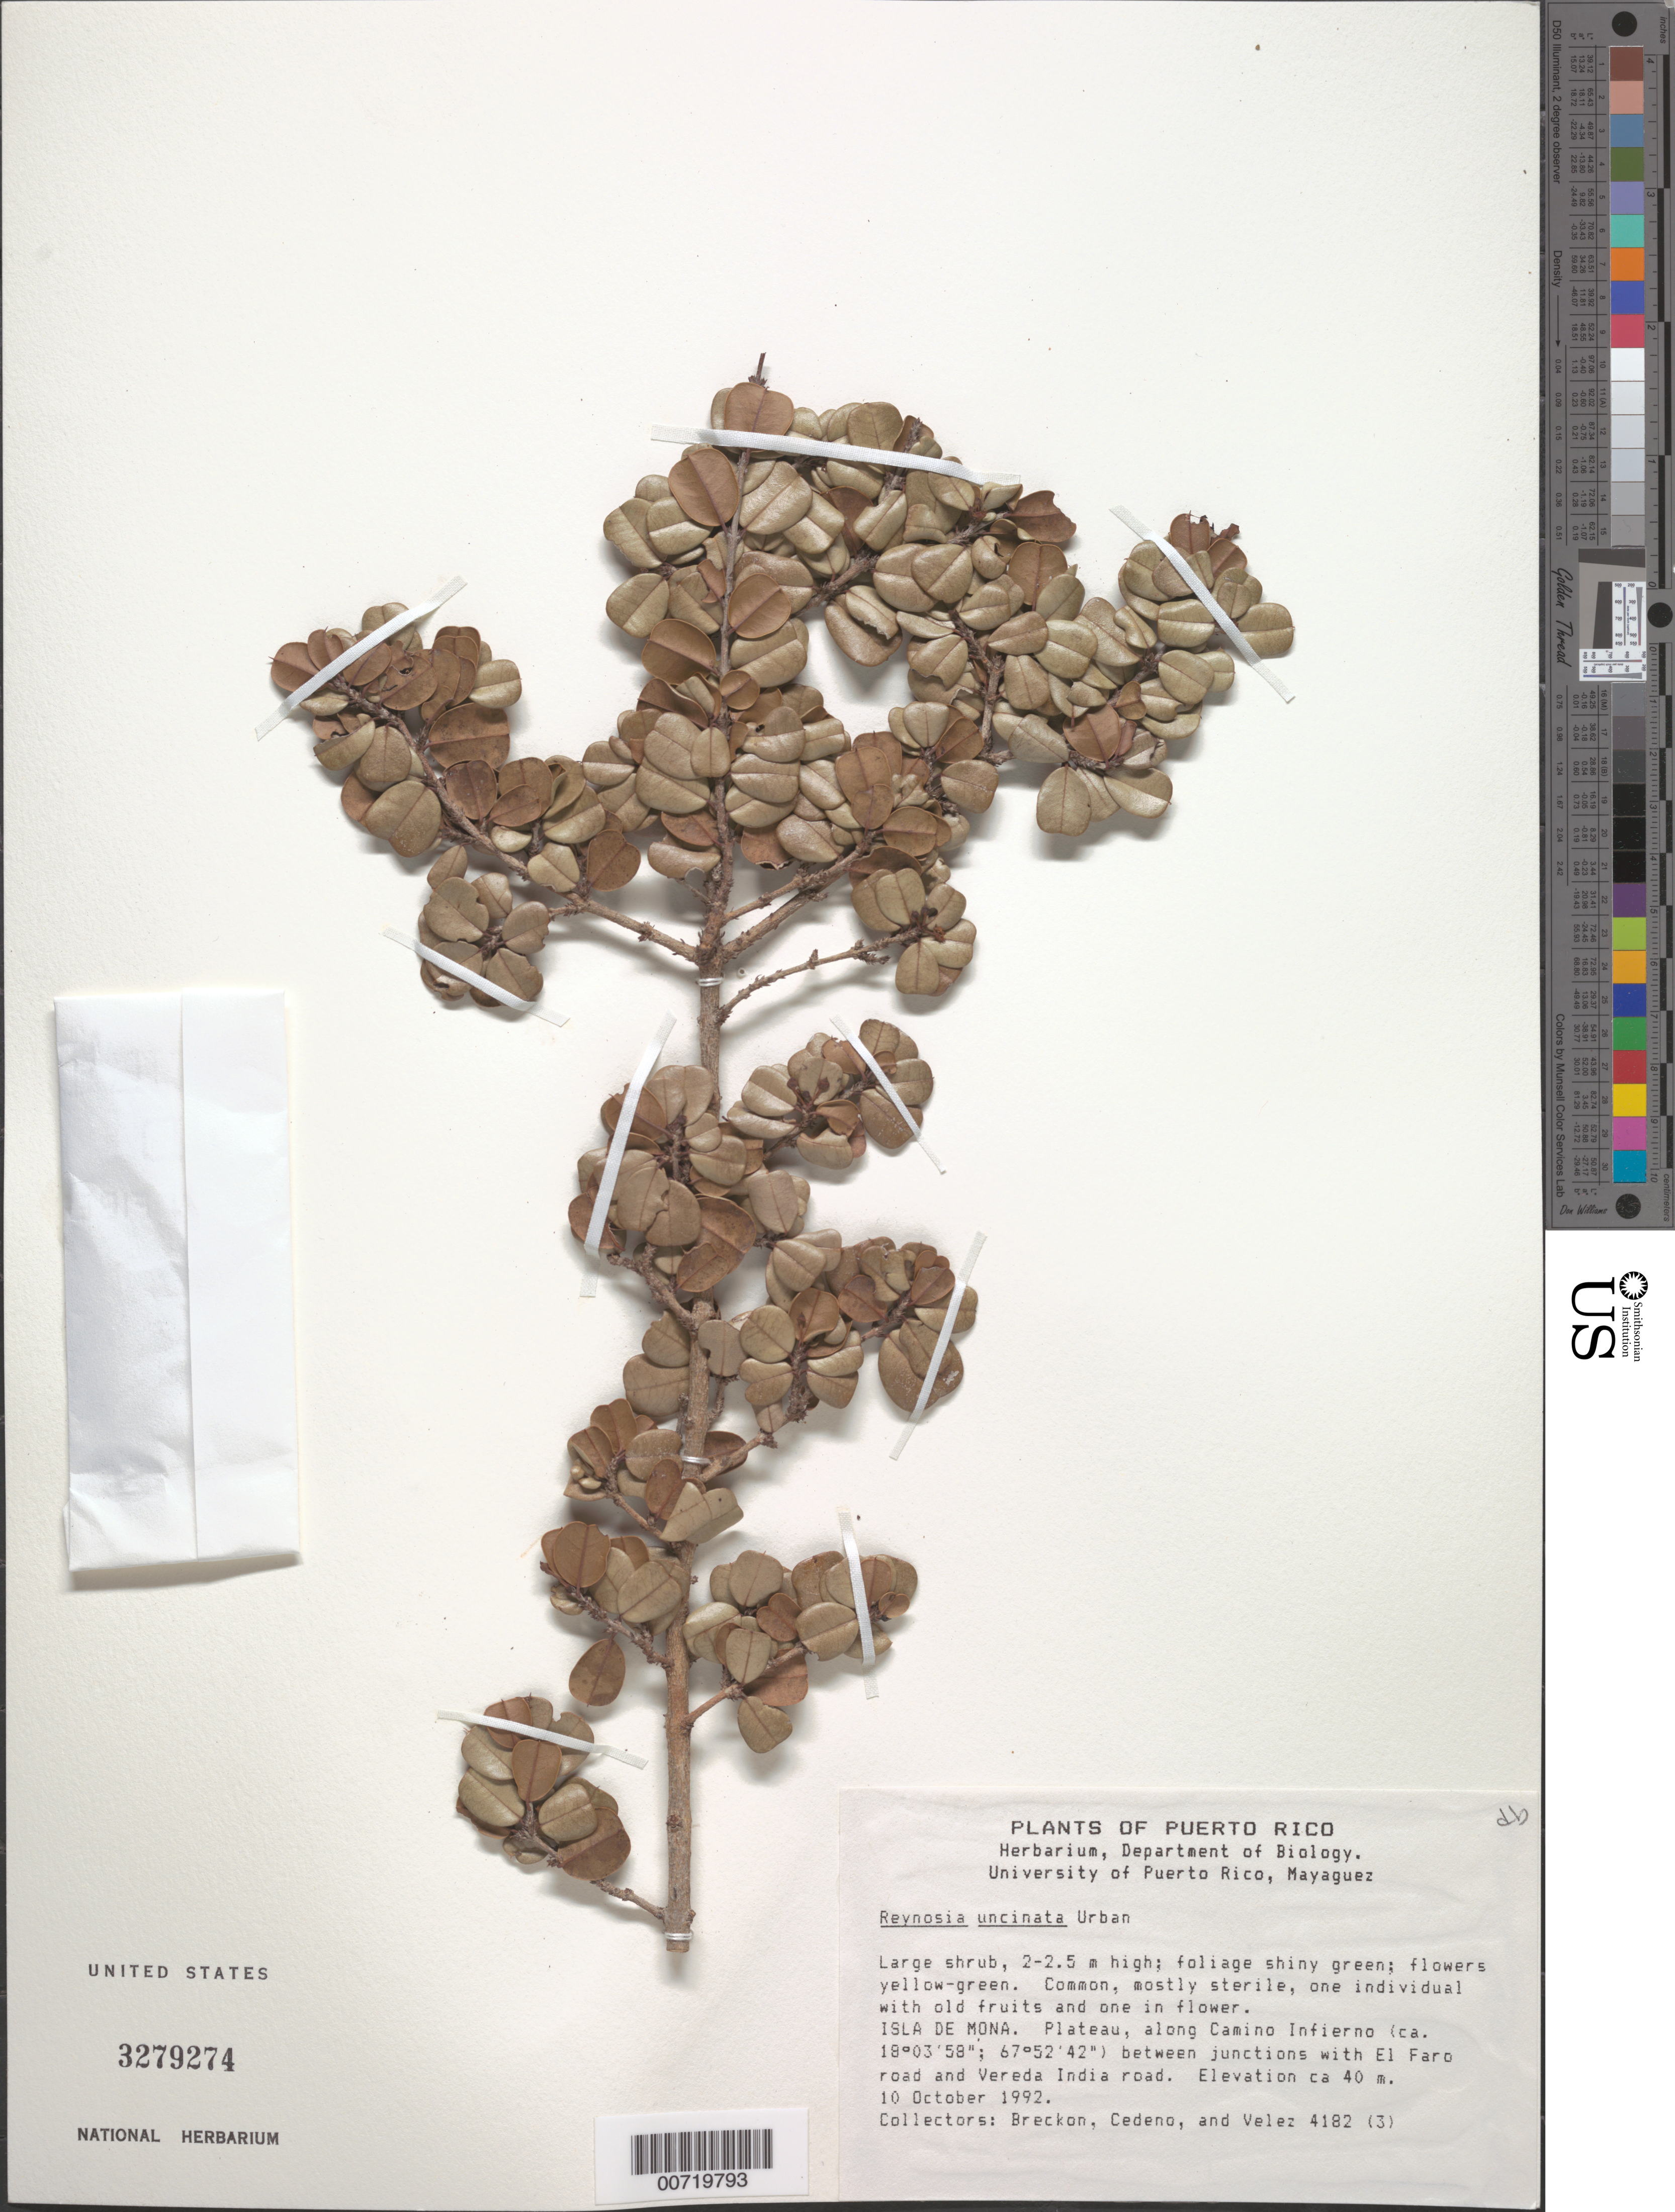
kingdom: Plantae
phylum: Tracheophyta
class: Magnoliopsida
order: Rosales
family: Rhamnaceae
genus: Reynosia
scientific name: Reynosia uncinata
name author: Urb.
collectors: G. J. Breckon, J. A. Cedeño M. & J. Velez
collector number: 4182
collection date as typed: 10 Oct 1992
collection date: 1992-10-10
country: Puerto Rico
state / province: Mayaguëz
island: Mona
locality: Isla de Mona: Plateau, along Camino Infierno; btw jcts w/El Faro rd and Vereda India rd.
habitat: Plateau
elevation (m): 40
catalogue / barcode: US 3279274